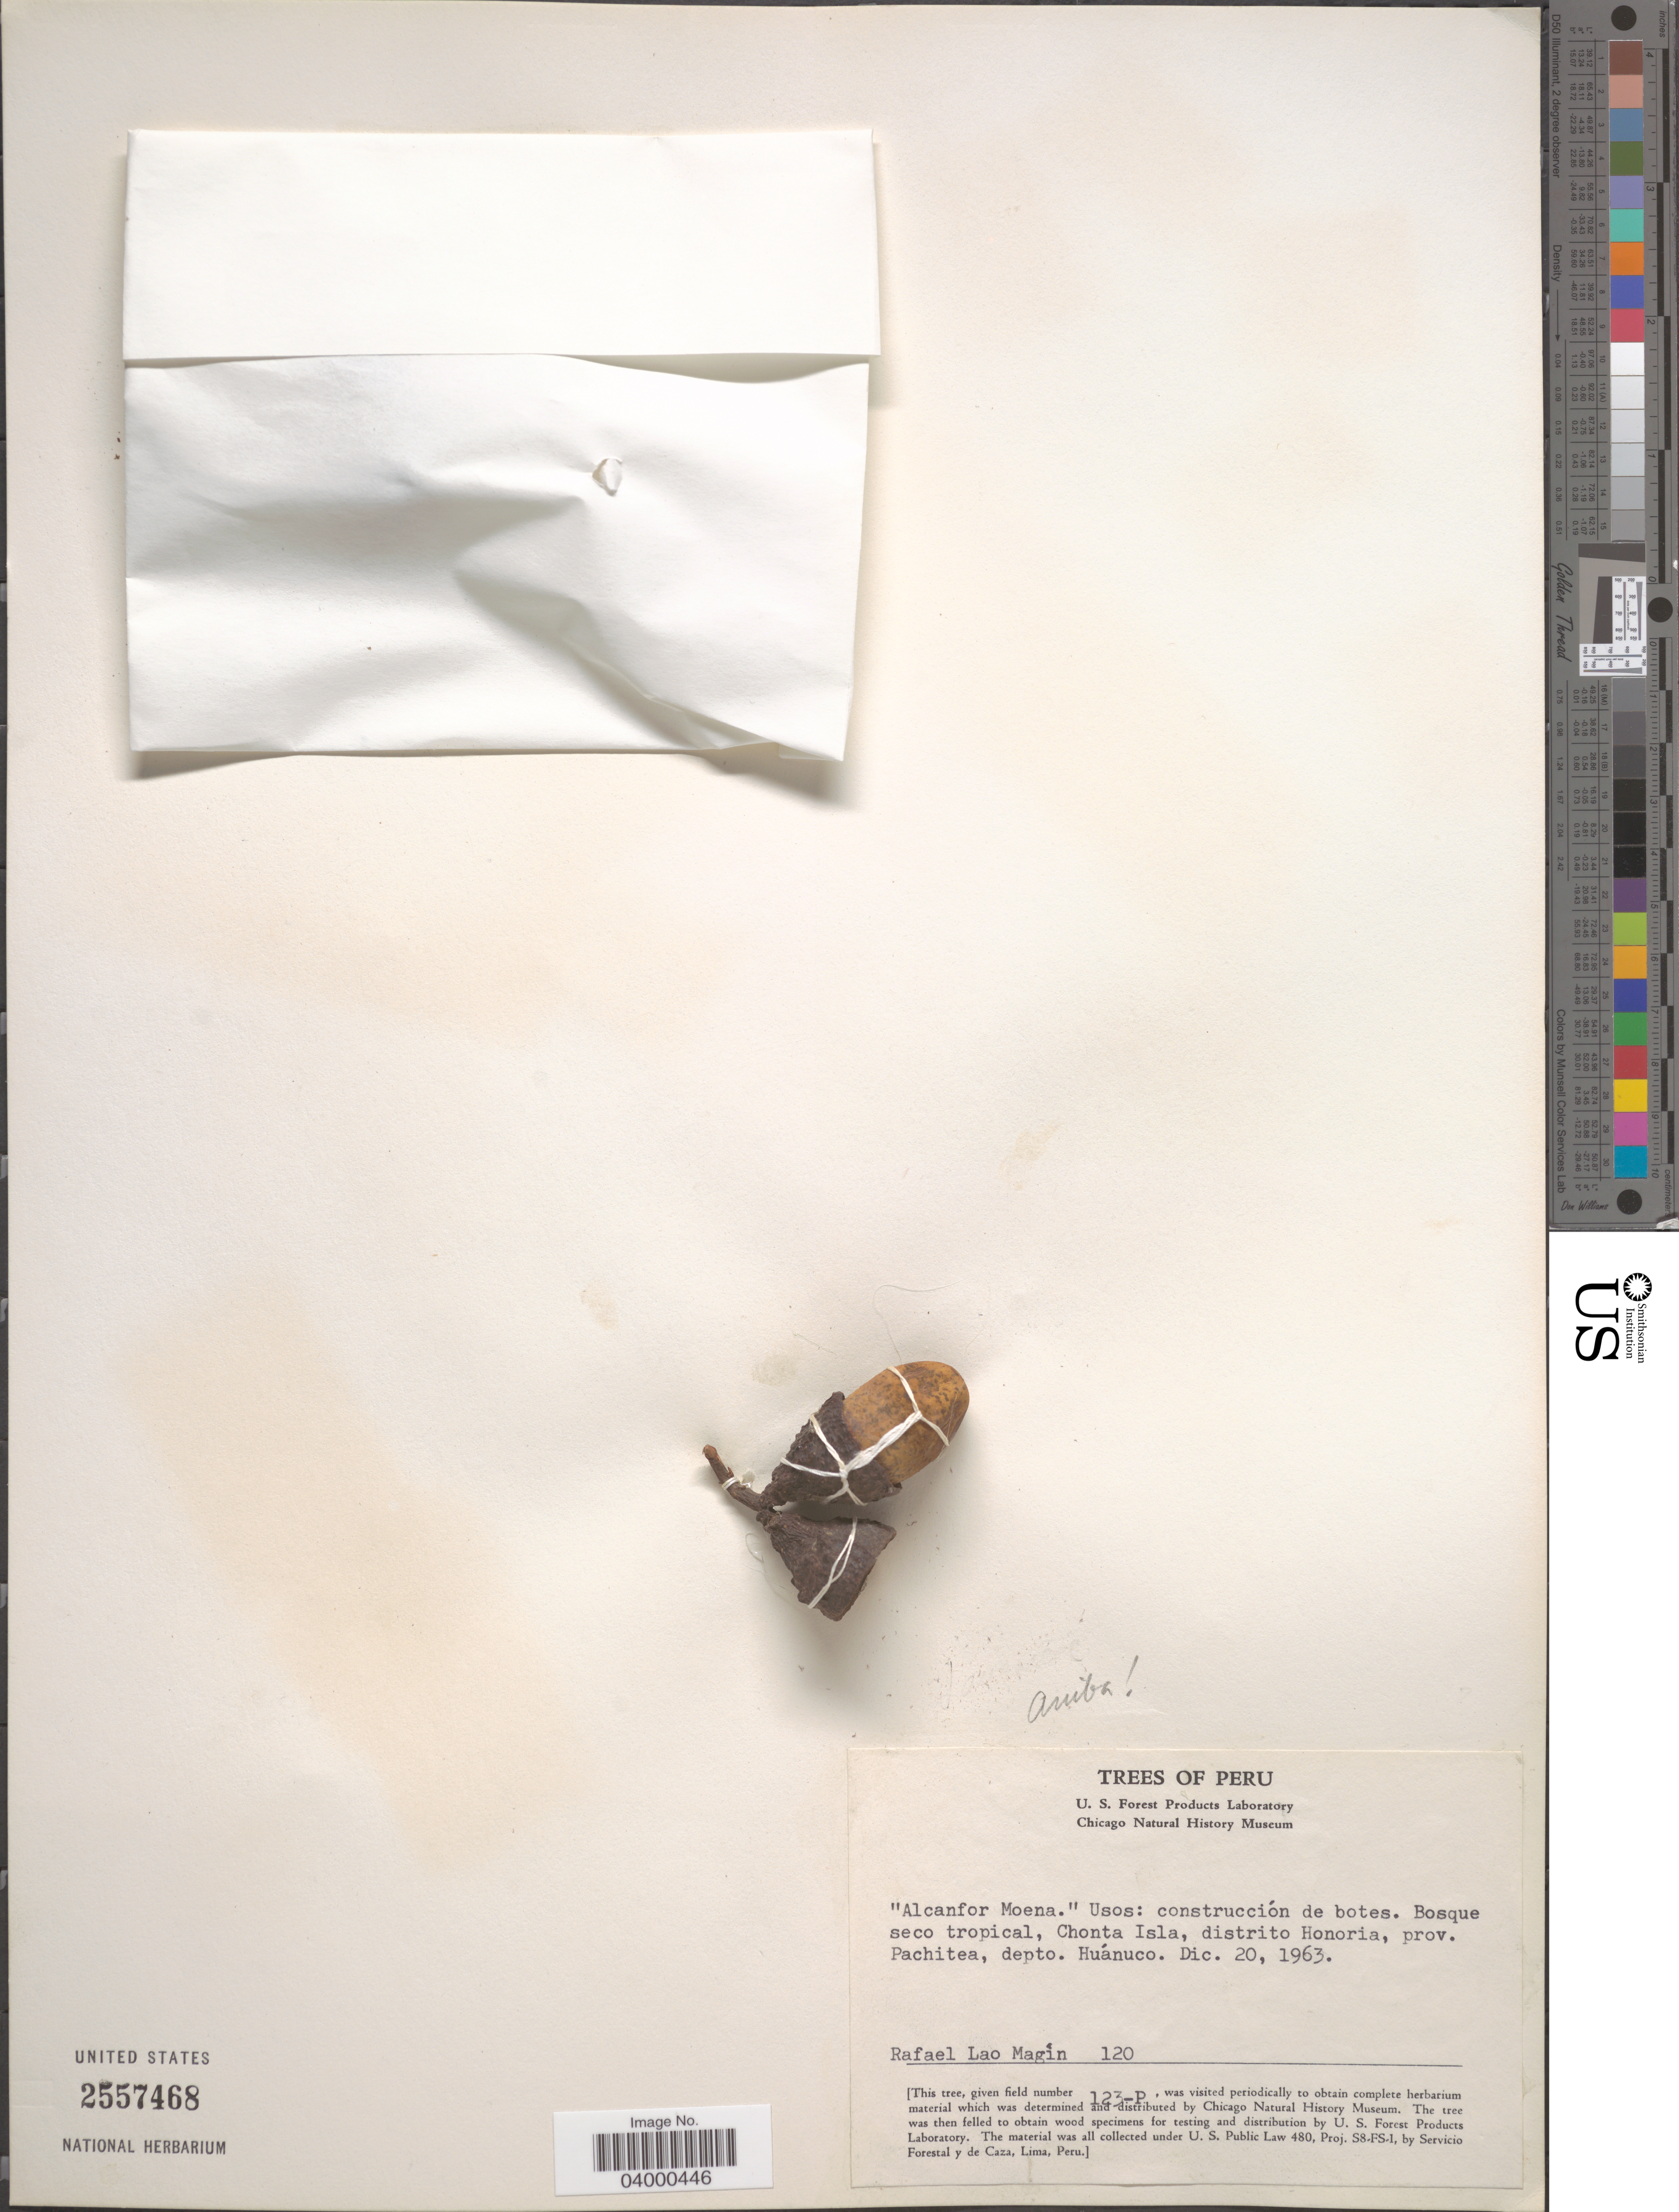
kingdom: Plantae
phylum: Tracheophyta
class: Magnoliopsida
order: Laurales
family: Lauraceae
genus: Aniba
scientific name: Aniba sp.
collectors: R. L. Magin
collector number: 120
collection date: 1963-12-20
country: Peru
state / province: Huánuco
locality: Chonta Isla, distrito Honoria, prov. Pachitea, depto. Huánuco.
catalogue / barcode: US 2557468